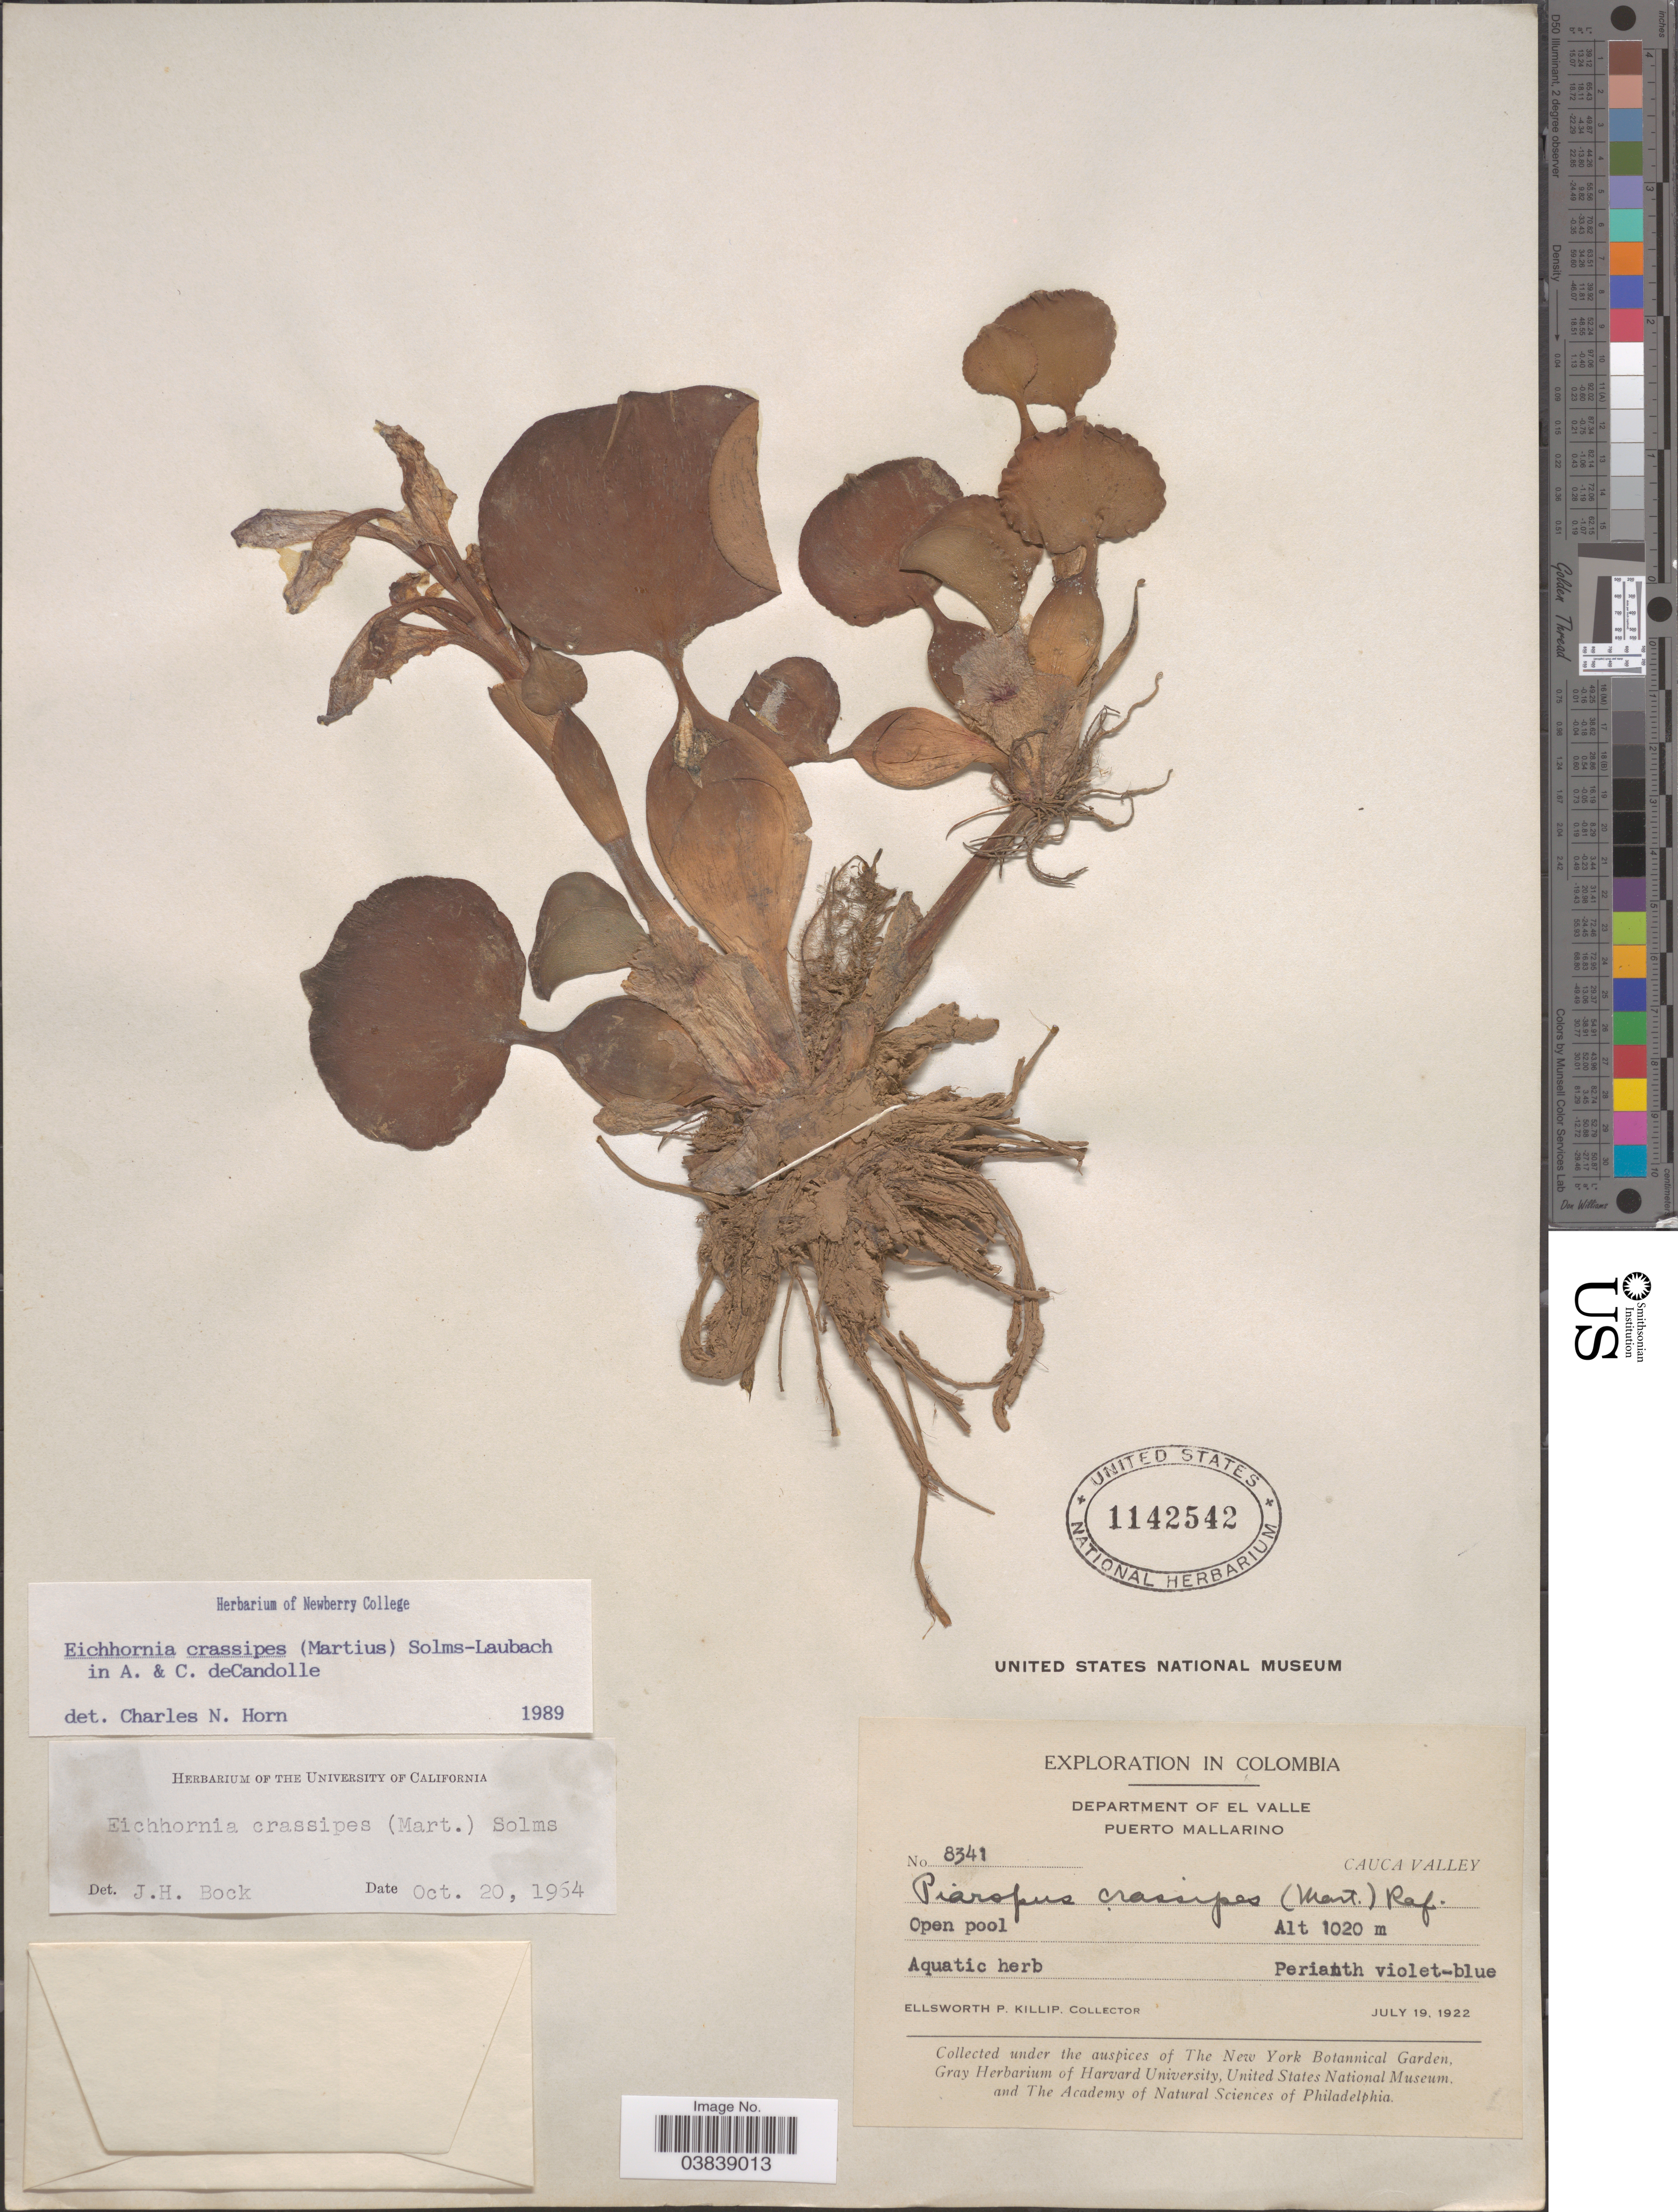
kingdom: Plantae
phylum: Tracheophyta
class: Liliopsida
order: Commelinales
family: Pontederiaceae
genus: Eichhornia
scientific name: Eichhornia crassipes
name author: (Mart.) Solms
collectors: E. P. Killip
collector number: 8341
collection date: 1922-07-19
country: Colombia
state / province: Valle del Cauca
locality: Department of El Valle. Puerto Mallarino. Cauca Valley.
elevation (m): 1020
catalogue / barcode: US 1142542